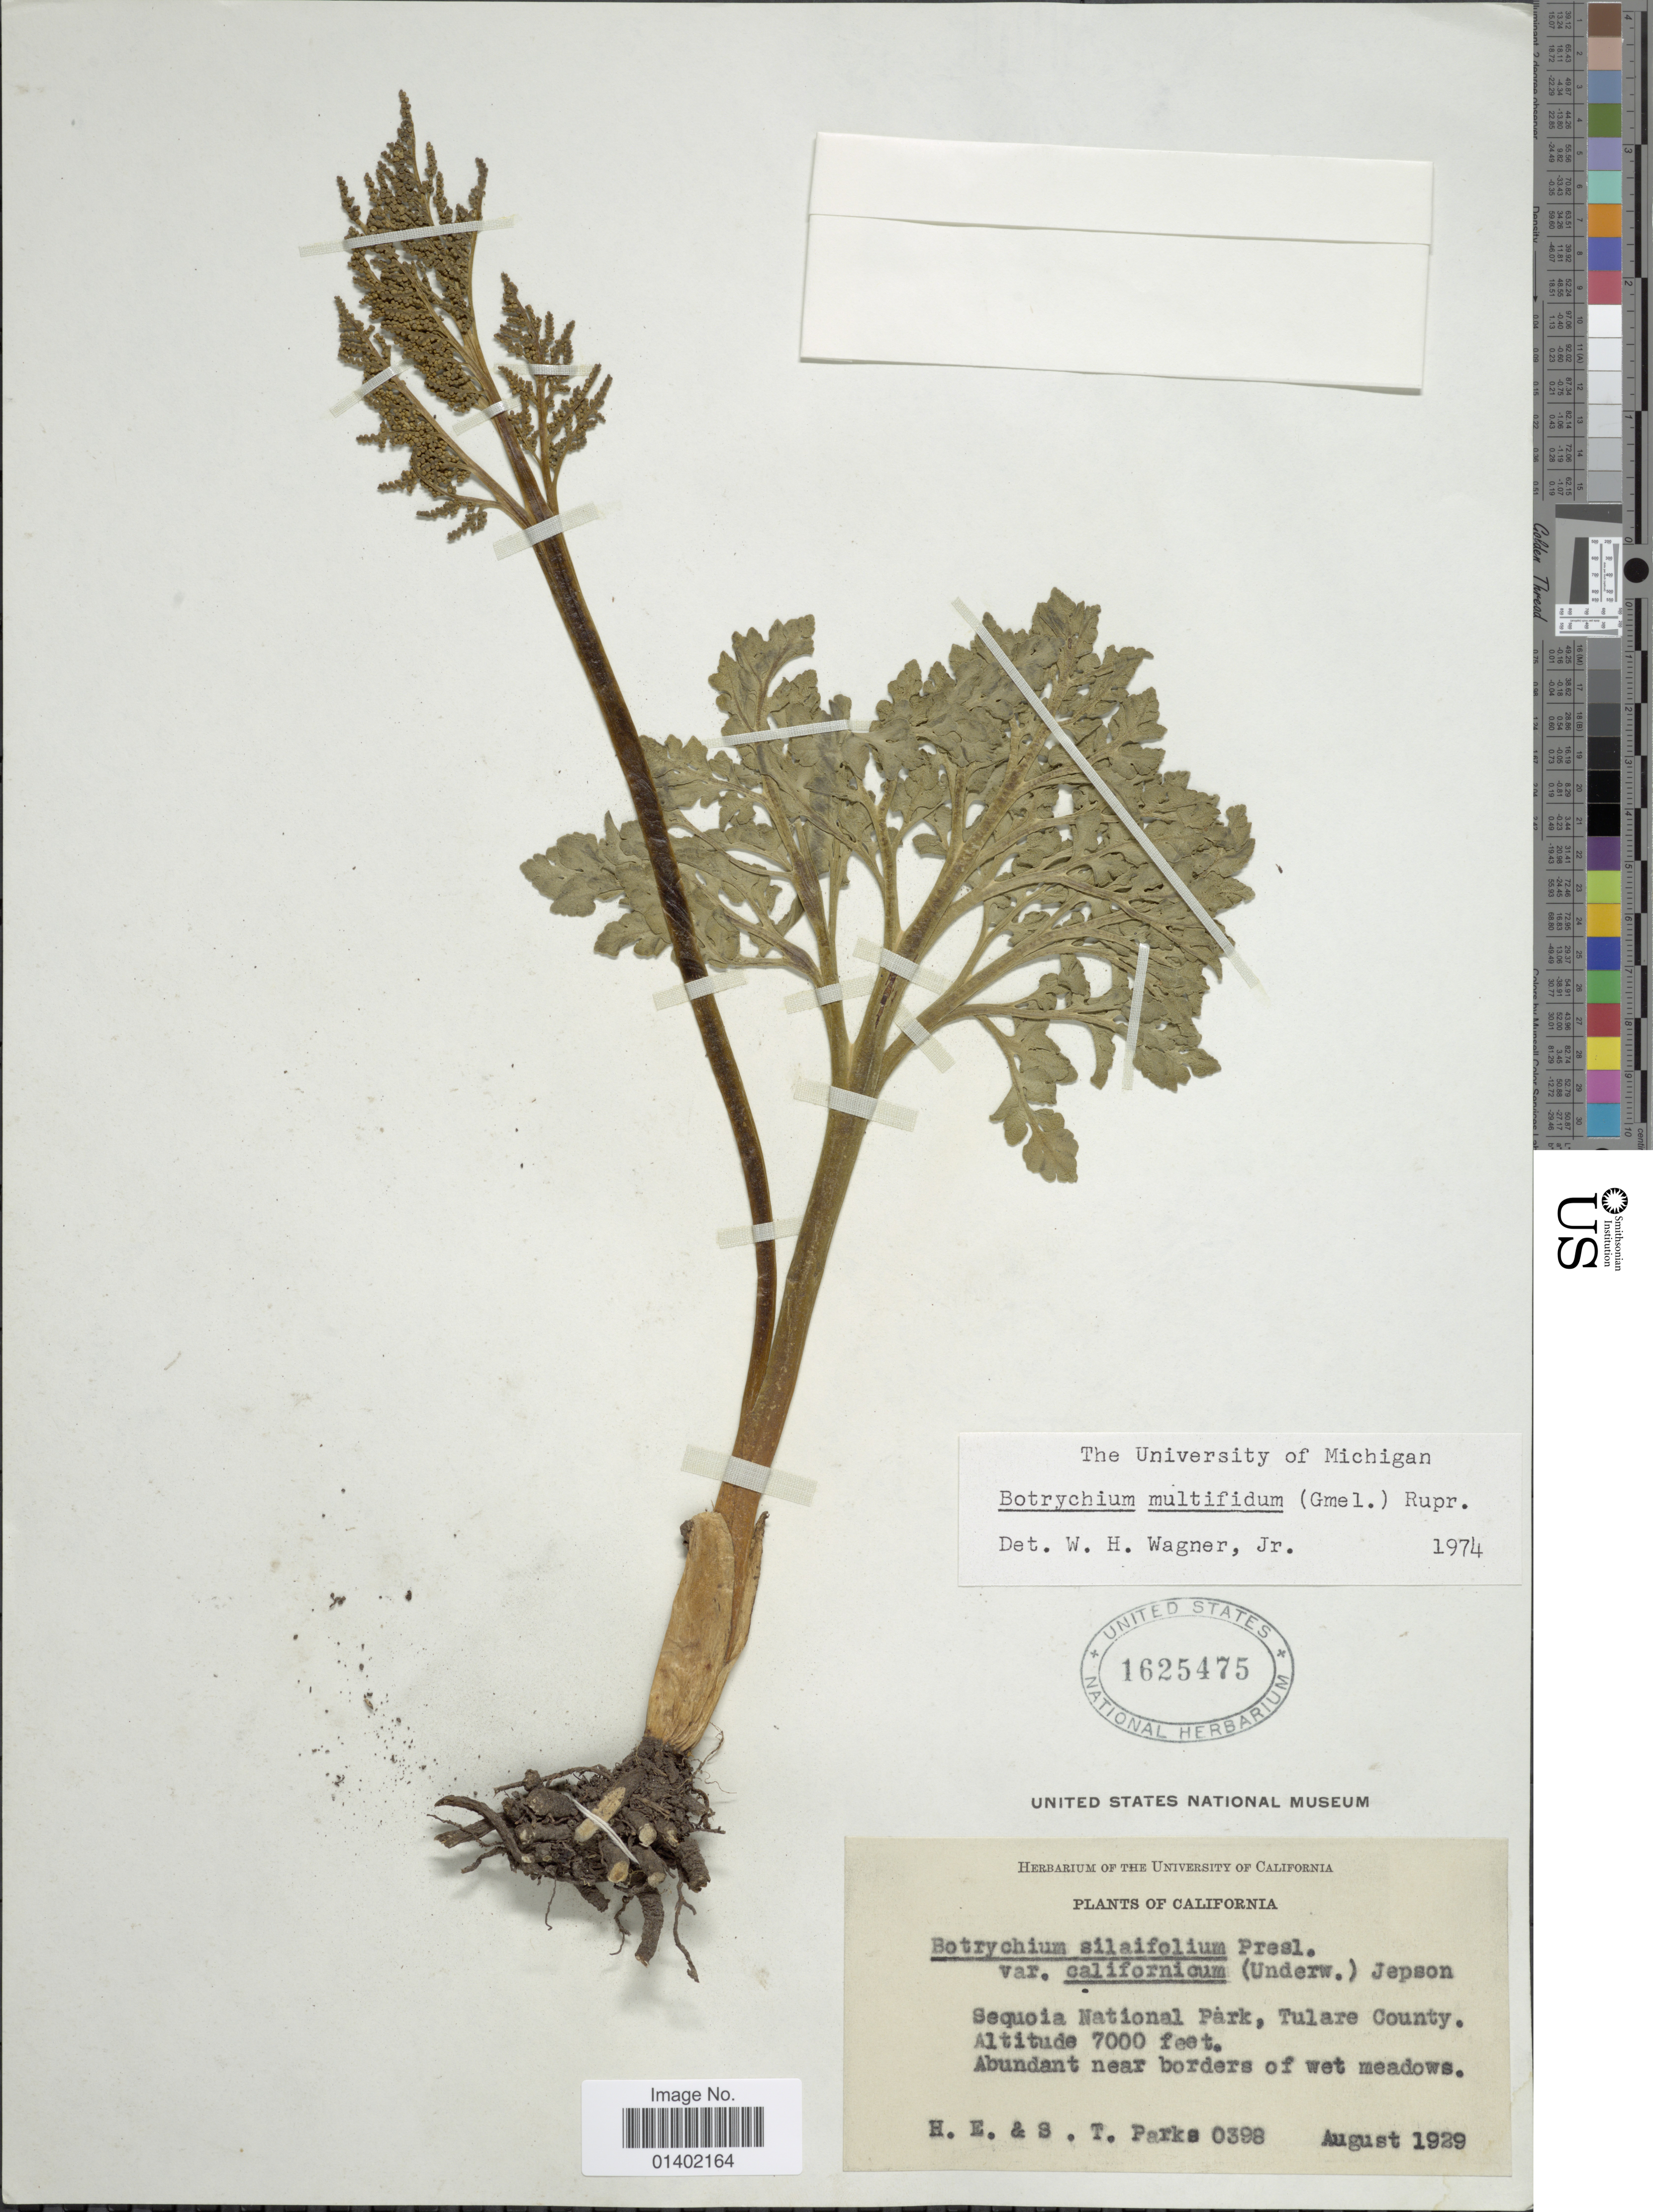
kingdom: Plantae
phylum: Tracheophyta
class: Polypodiopsida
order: Ophioglossales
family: Ophioglossaceae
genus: Botrychium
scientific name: Botrychium multifidum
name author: (J.F. Gmel.) Rupr.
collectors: S. Parks & H. E.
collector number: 0398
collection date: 1929-08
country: United States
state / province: California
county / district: Tulare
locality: Plants of California, Sequoia National Park, Tulare County, anundant near border of wet meadows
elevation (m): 2134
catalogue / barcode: US 1625475